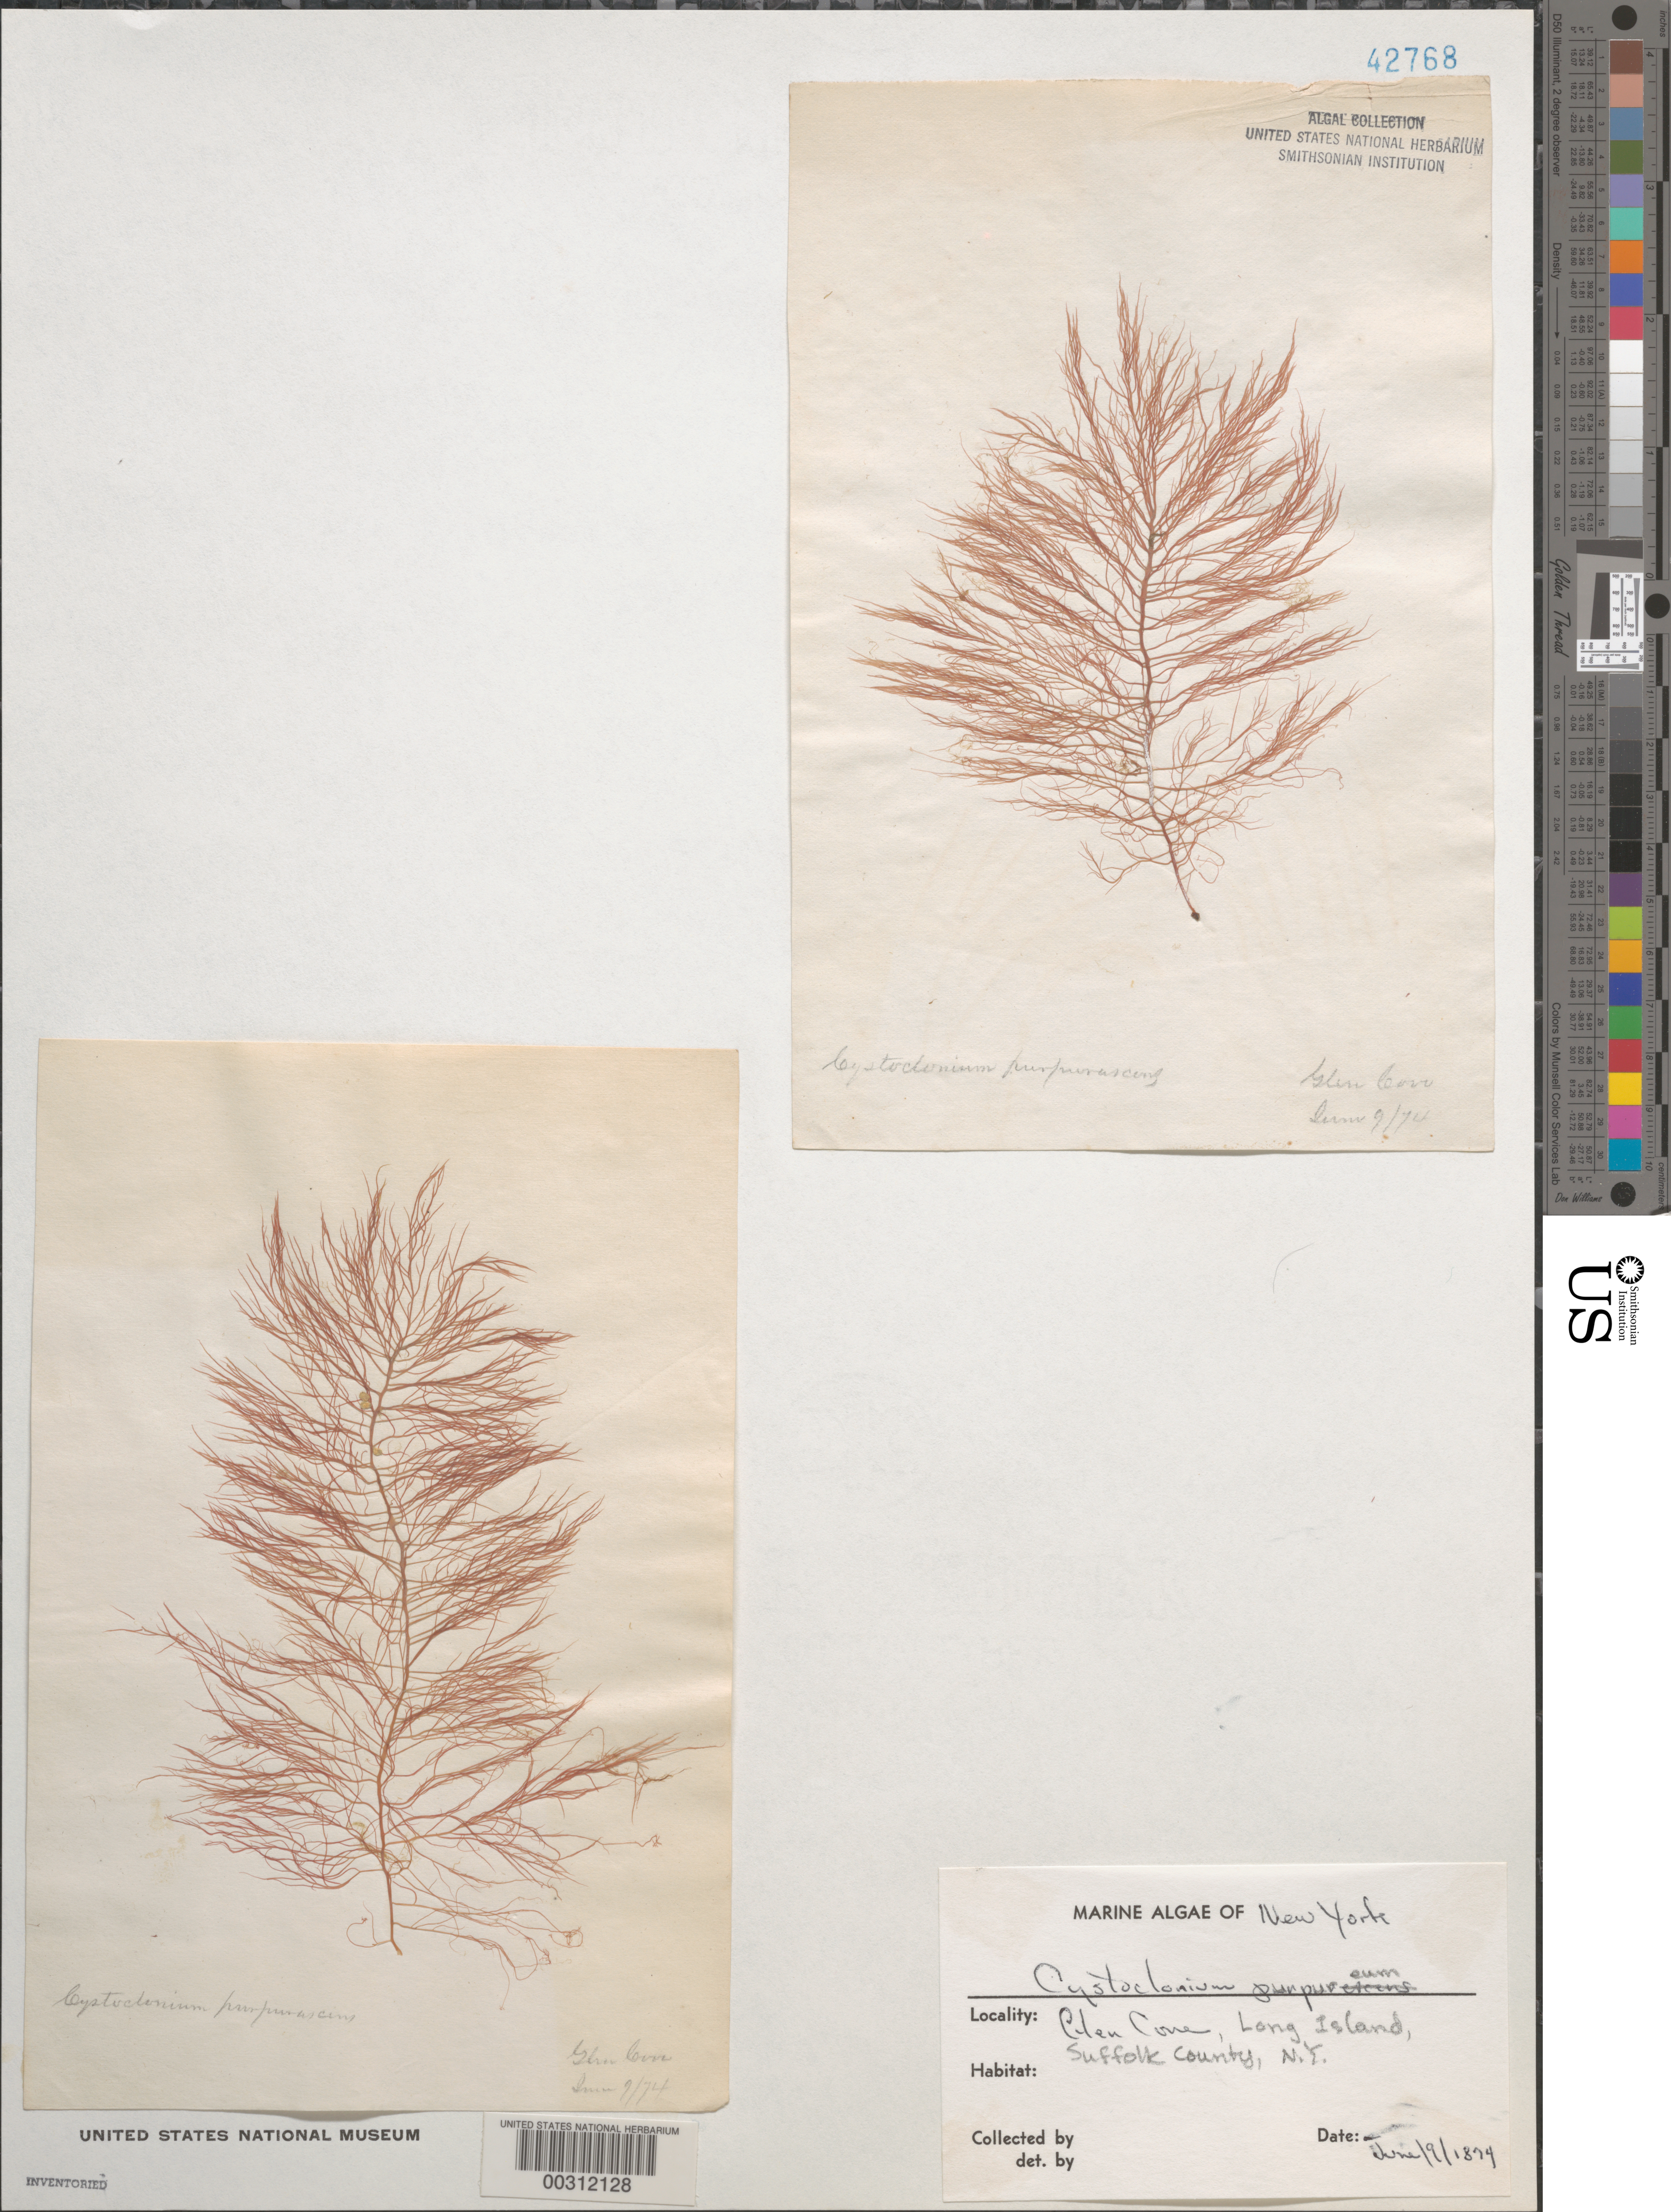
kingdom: Plantae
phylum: Rhodophyta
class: Florideophyceae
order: Gigartinales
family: Cystocloniaceae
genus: Cystoclonium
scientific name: Cystoclonium purpureum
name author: (Huds.) Batters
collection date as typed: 09 Jun 1874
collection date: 1874-06-09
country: United States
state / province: New York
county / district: Nassau County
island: Long Island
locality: Glen Cove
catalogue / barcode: US 42768